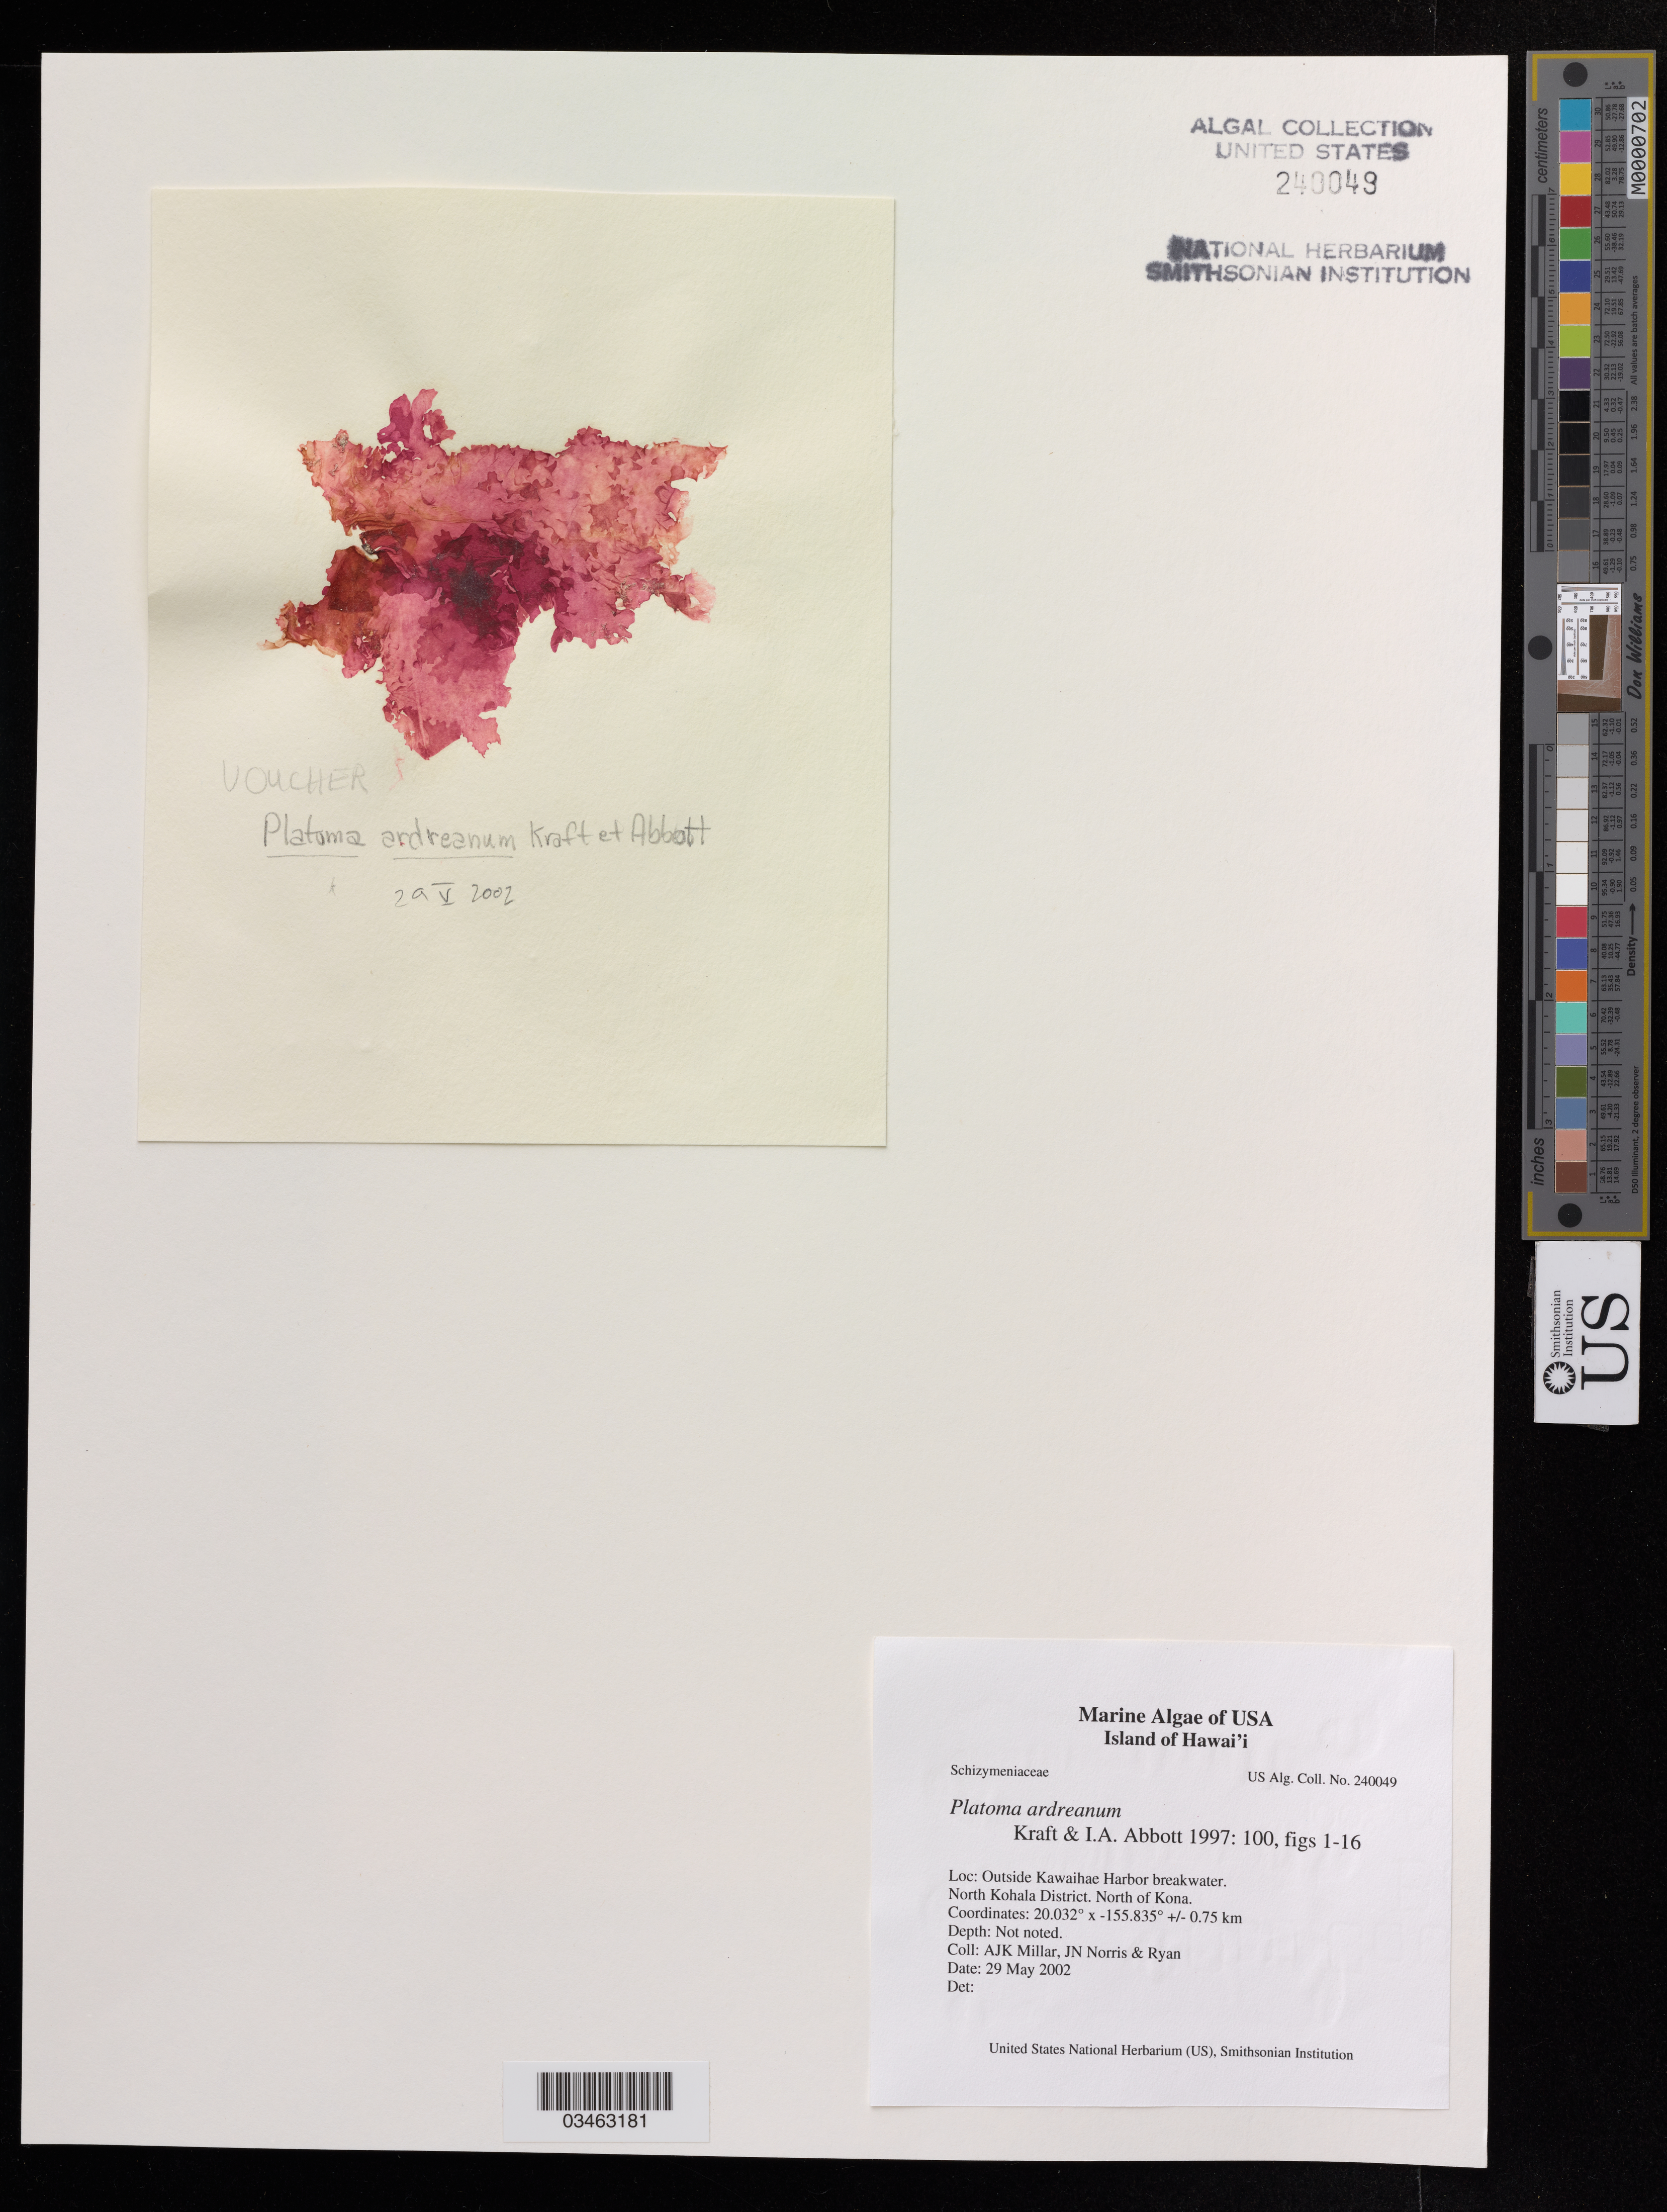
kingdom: Plantae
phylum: Rhodophyta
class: Florideophyceae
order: Nemastomatales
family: Schizymeniaceae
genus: Platoma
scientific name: Platoma ardreanum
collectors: A. Millar, J. N. Norris & Ryan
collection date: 2002-05-29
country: United States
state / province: Hawaii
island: Hawaii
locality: Outside Kawaihae Harbor break water. North Kohala District. North of Kona.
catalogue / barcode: US 240049